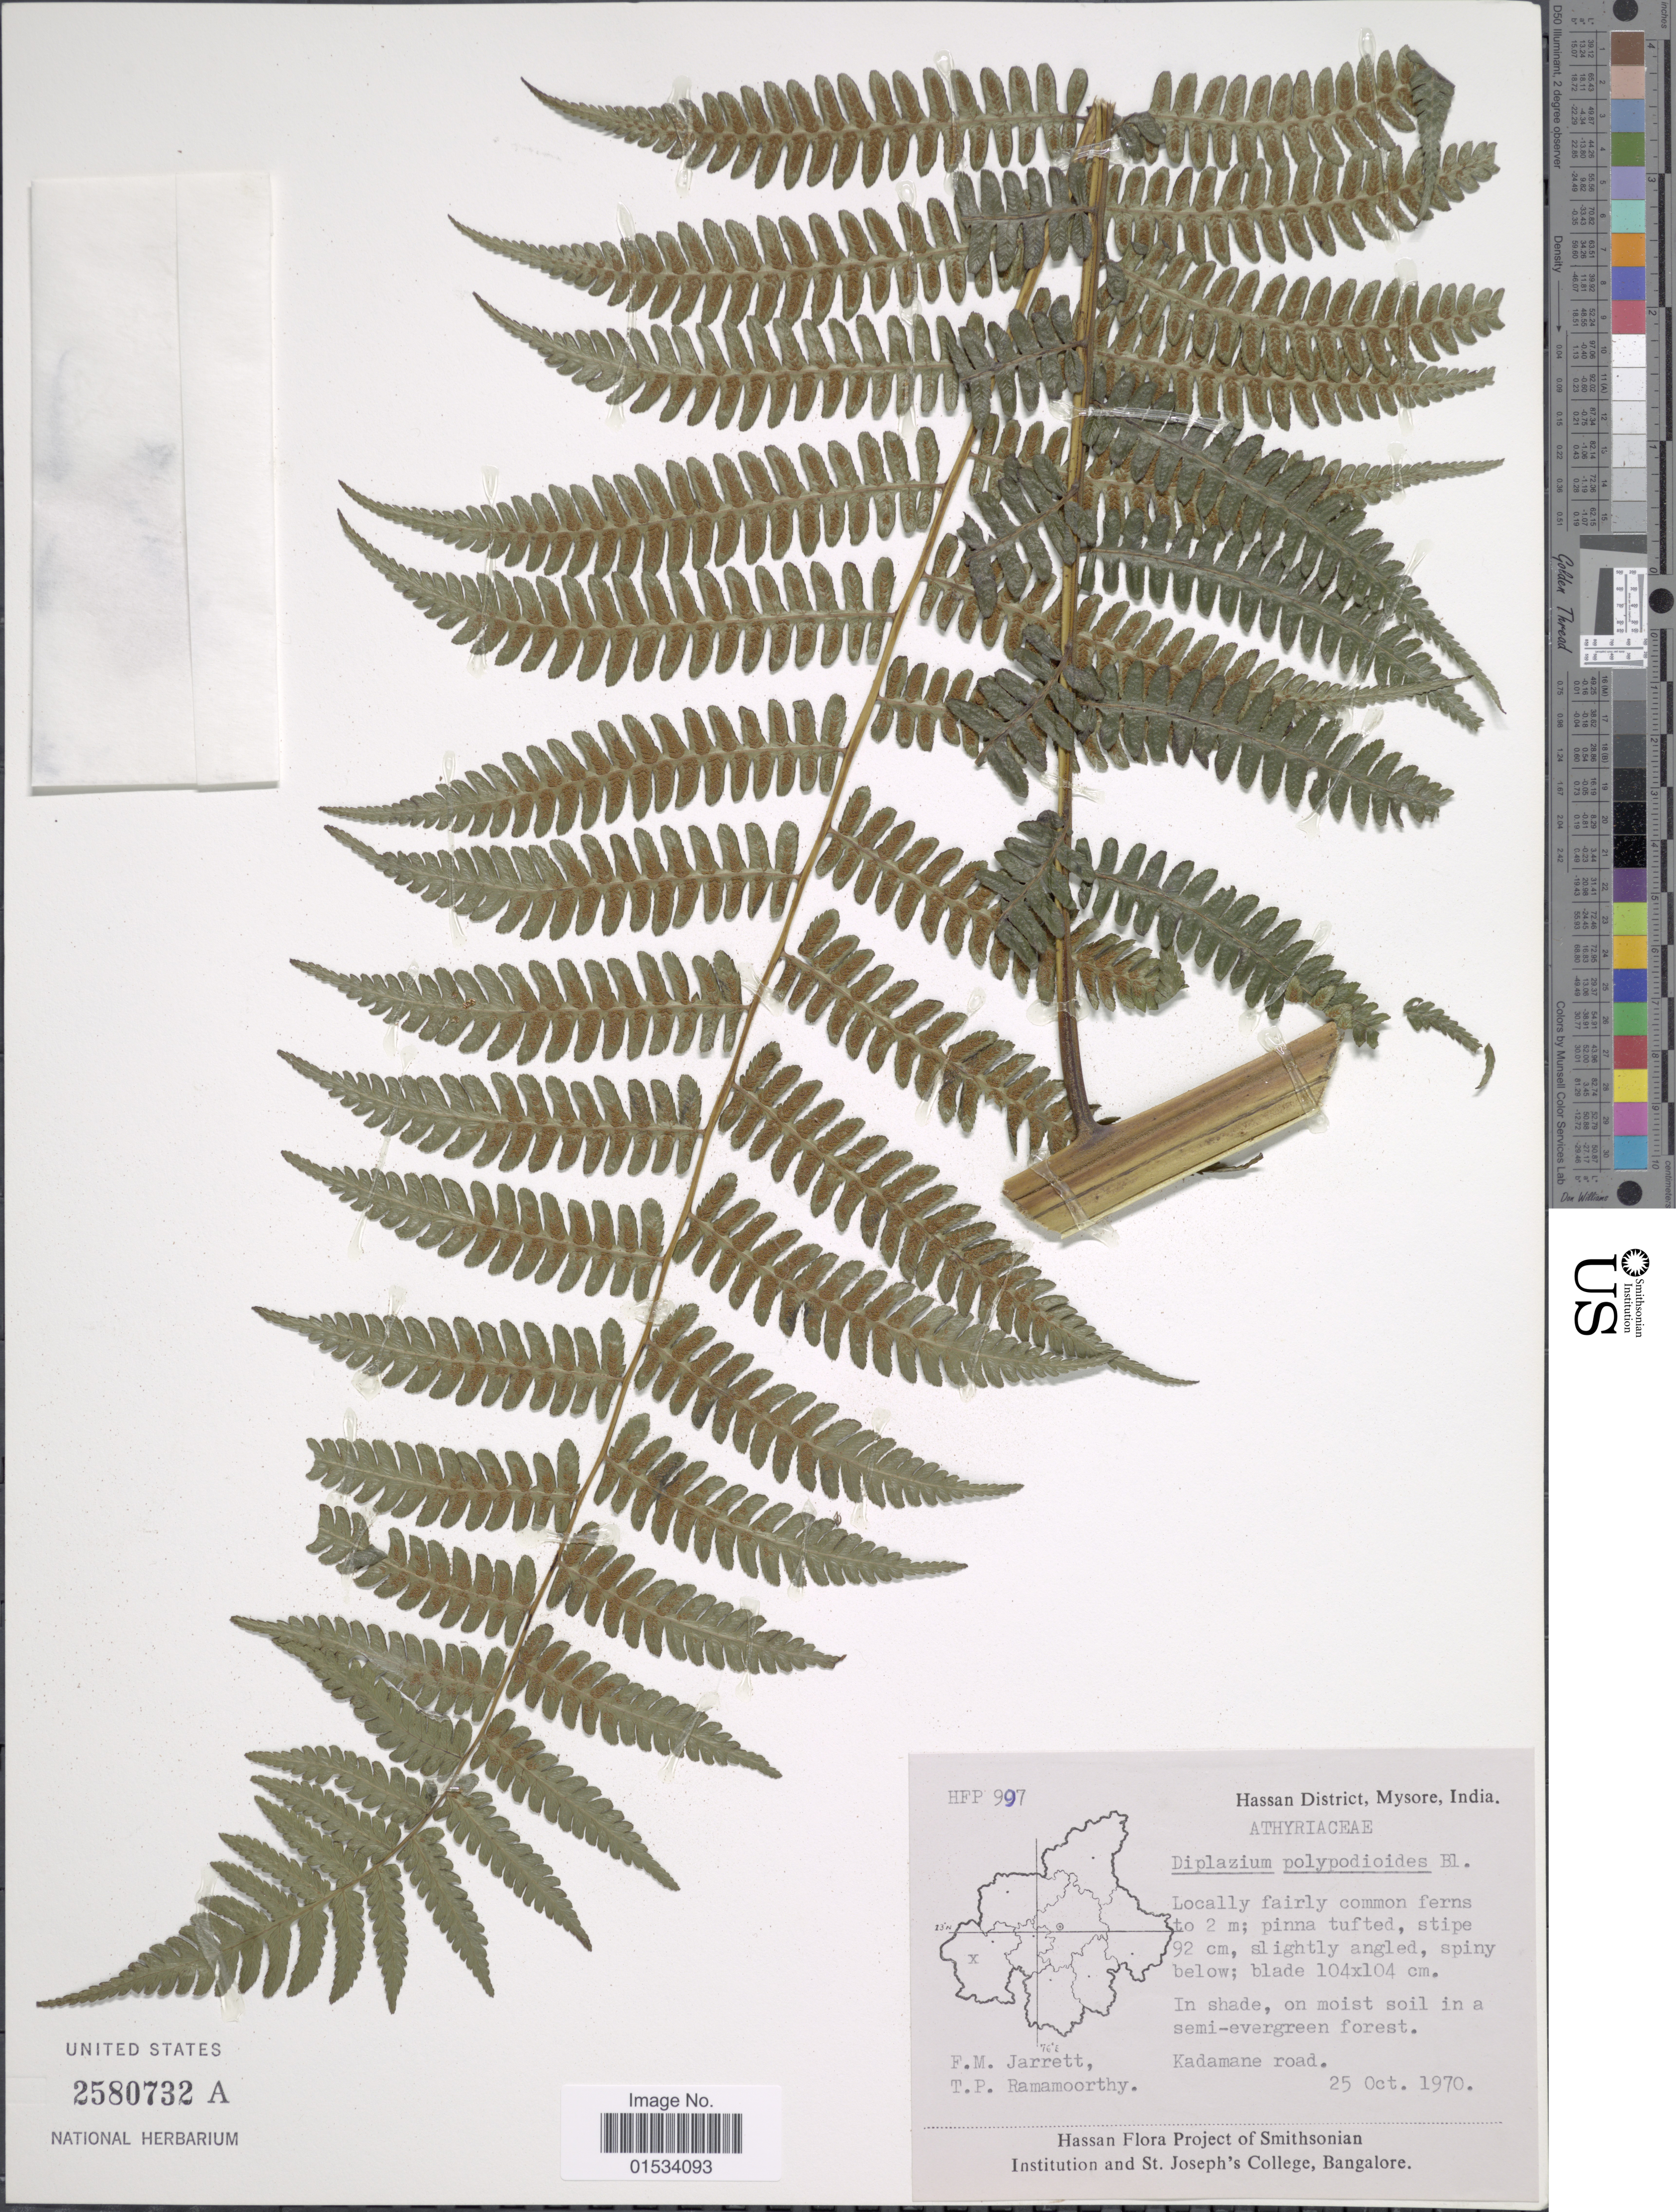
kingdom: Plantae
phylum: Tracheophyta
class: Polypodiopsida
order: Polypodiales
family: Athyriaceae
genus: Diplazium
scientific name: Diplazium polypodioides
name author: Blume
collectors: F. M. Jarrett & T. P. Ramamoorthy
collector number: HFP 997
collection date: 1970-10-25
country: India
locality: Hassan District, Mysore, India, Kadamane road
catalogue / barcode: US 2580732A